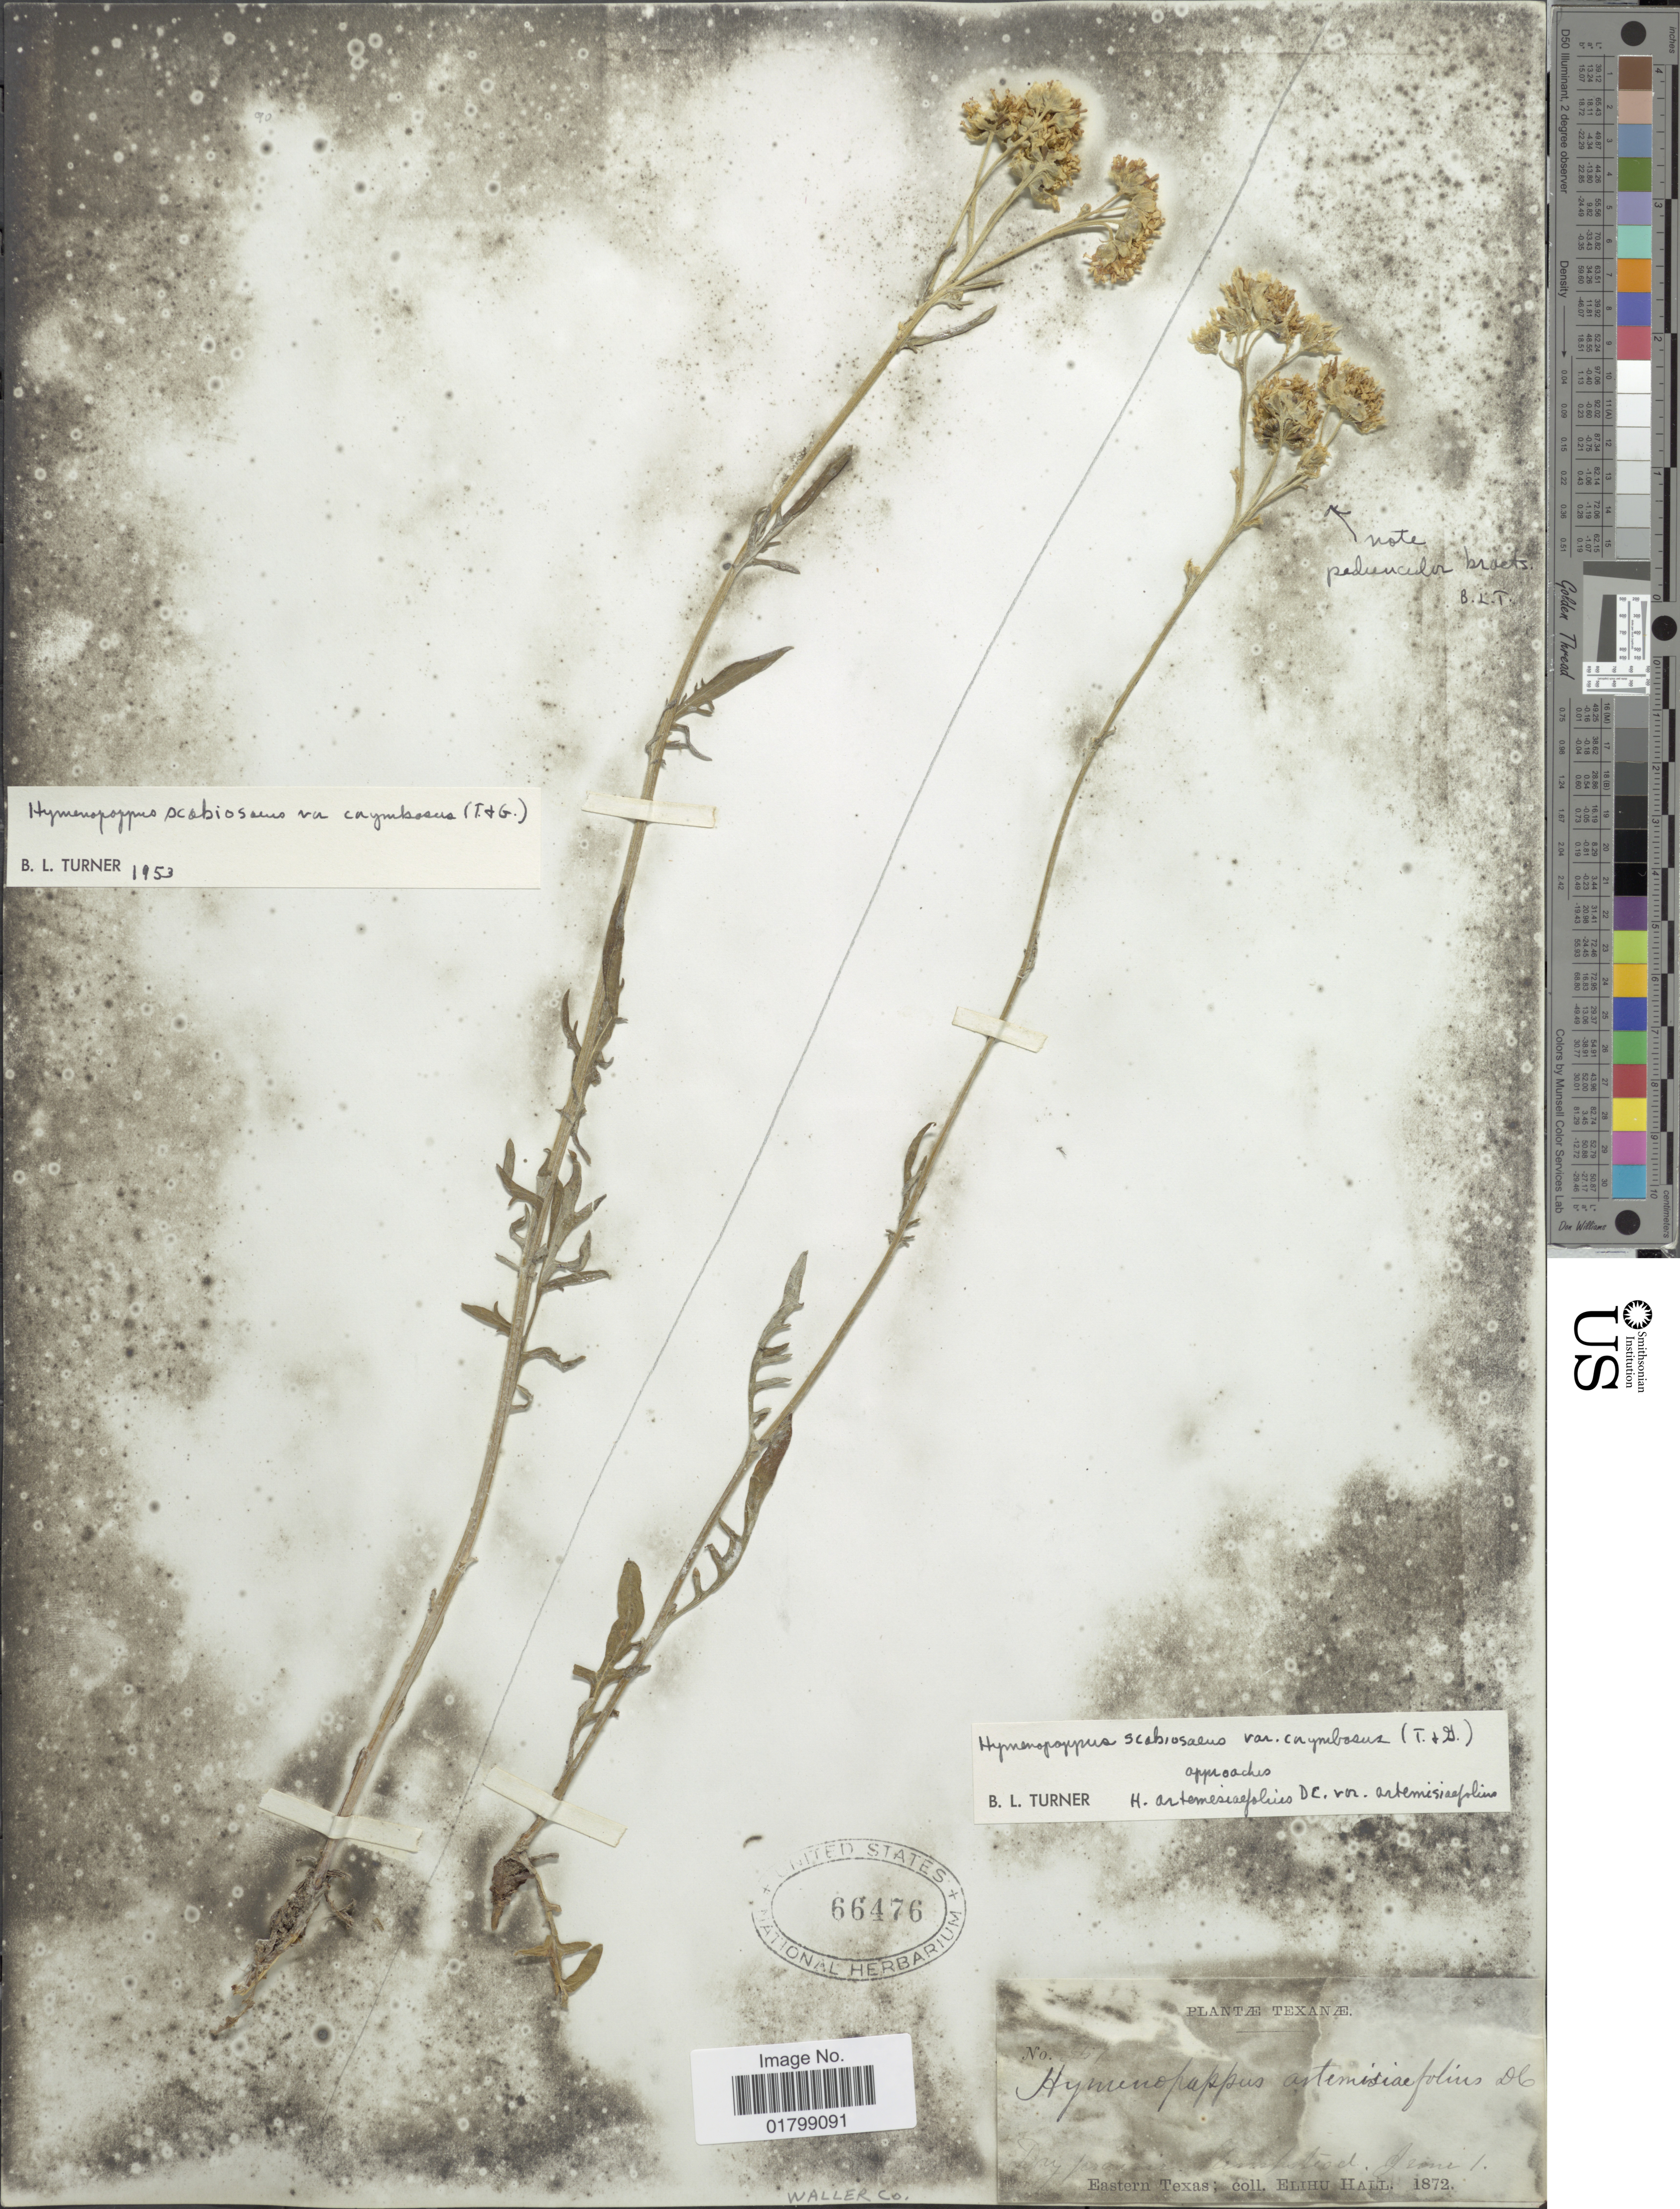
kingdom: Plantae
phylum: Tracheophyta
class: Magnoliopsida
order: Asterales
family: Asteraceae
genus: Hymenopappus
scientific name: Hymenopappus scabiosaeus var. corymbosus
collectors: E. Hall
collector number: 557*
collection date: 1872-06-01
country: United States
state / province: Texas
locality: Hempstead, Waller Co.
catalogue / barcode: US 66476